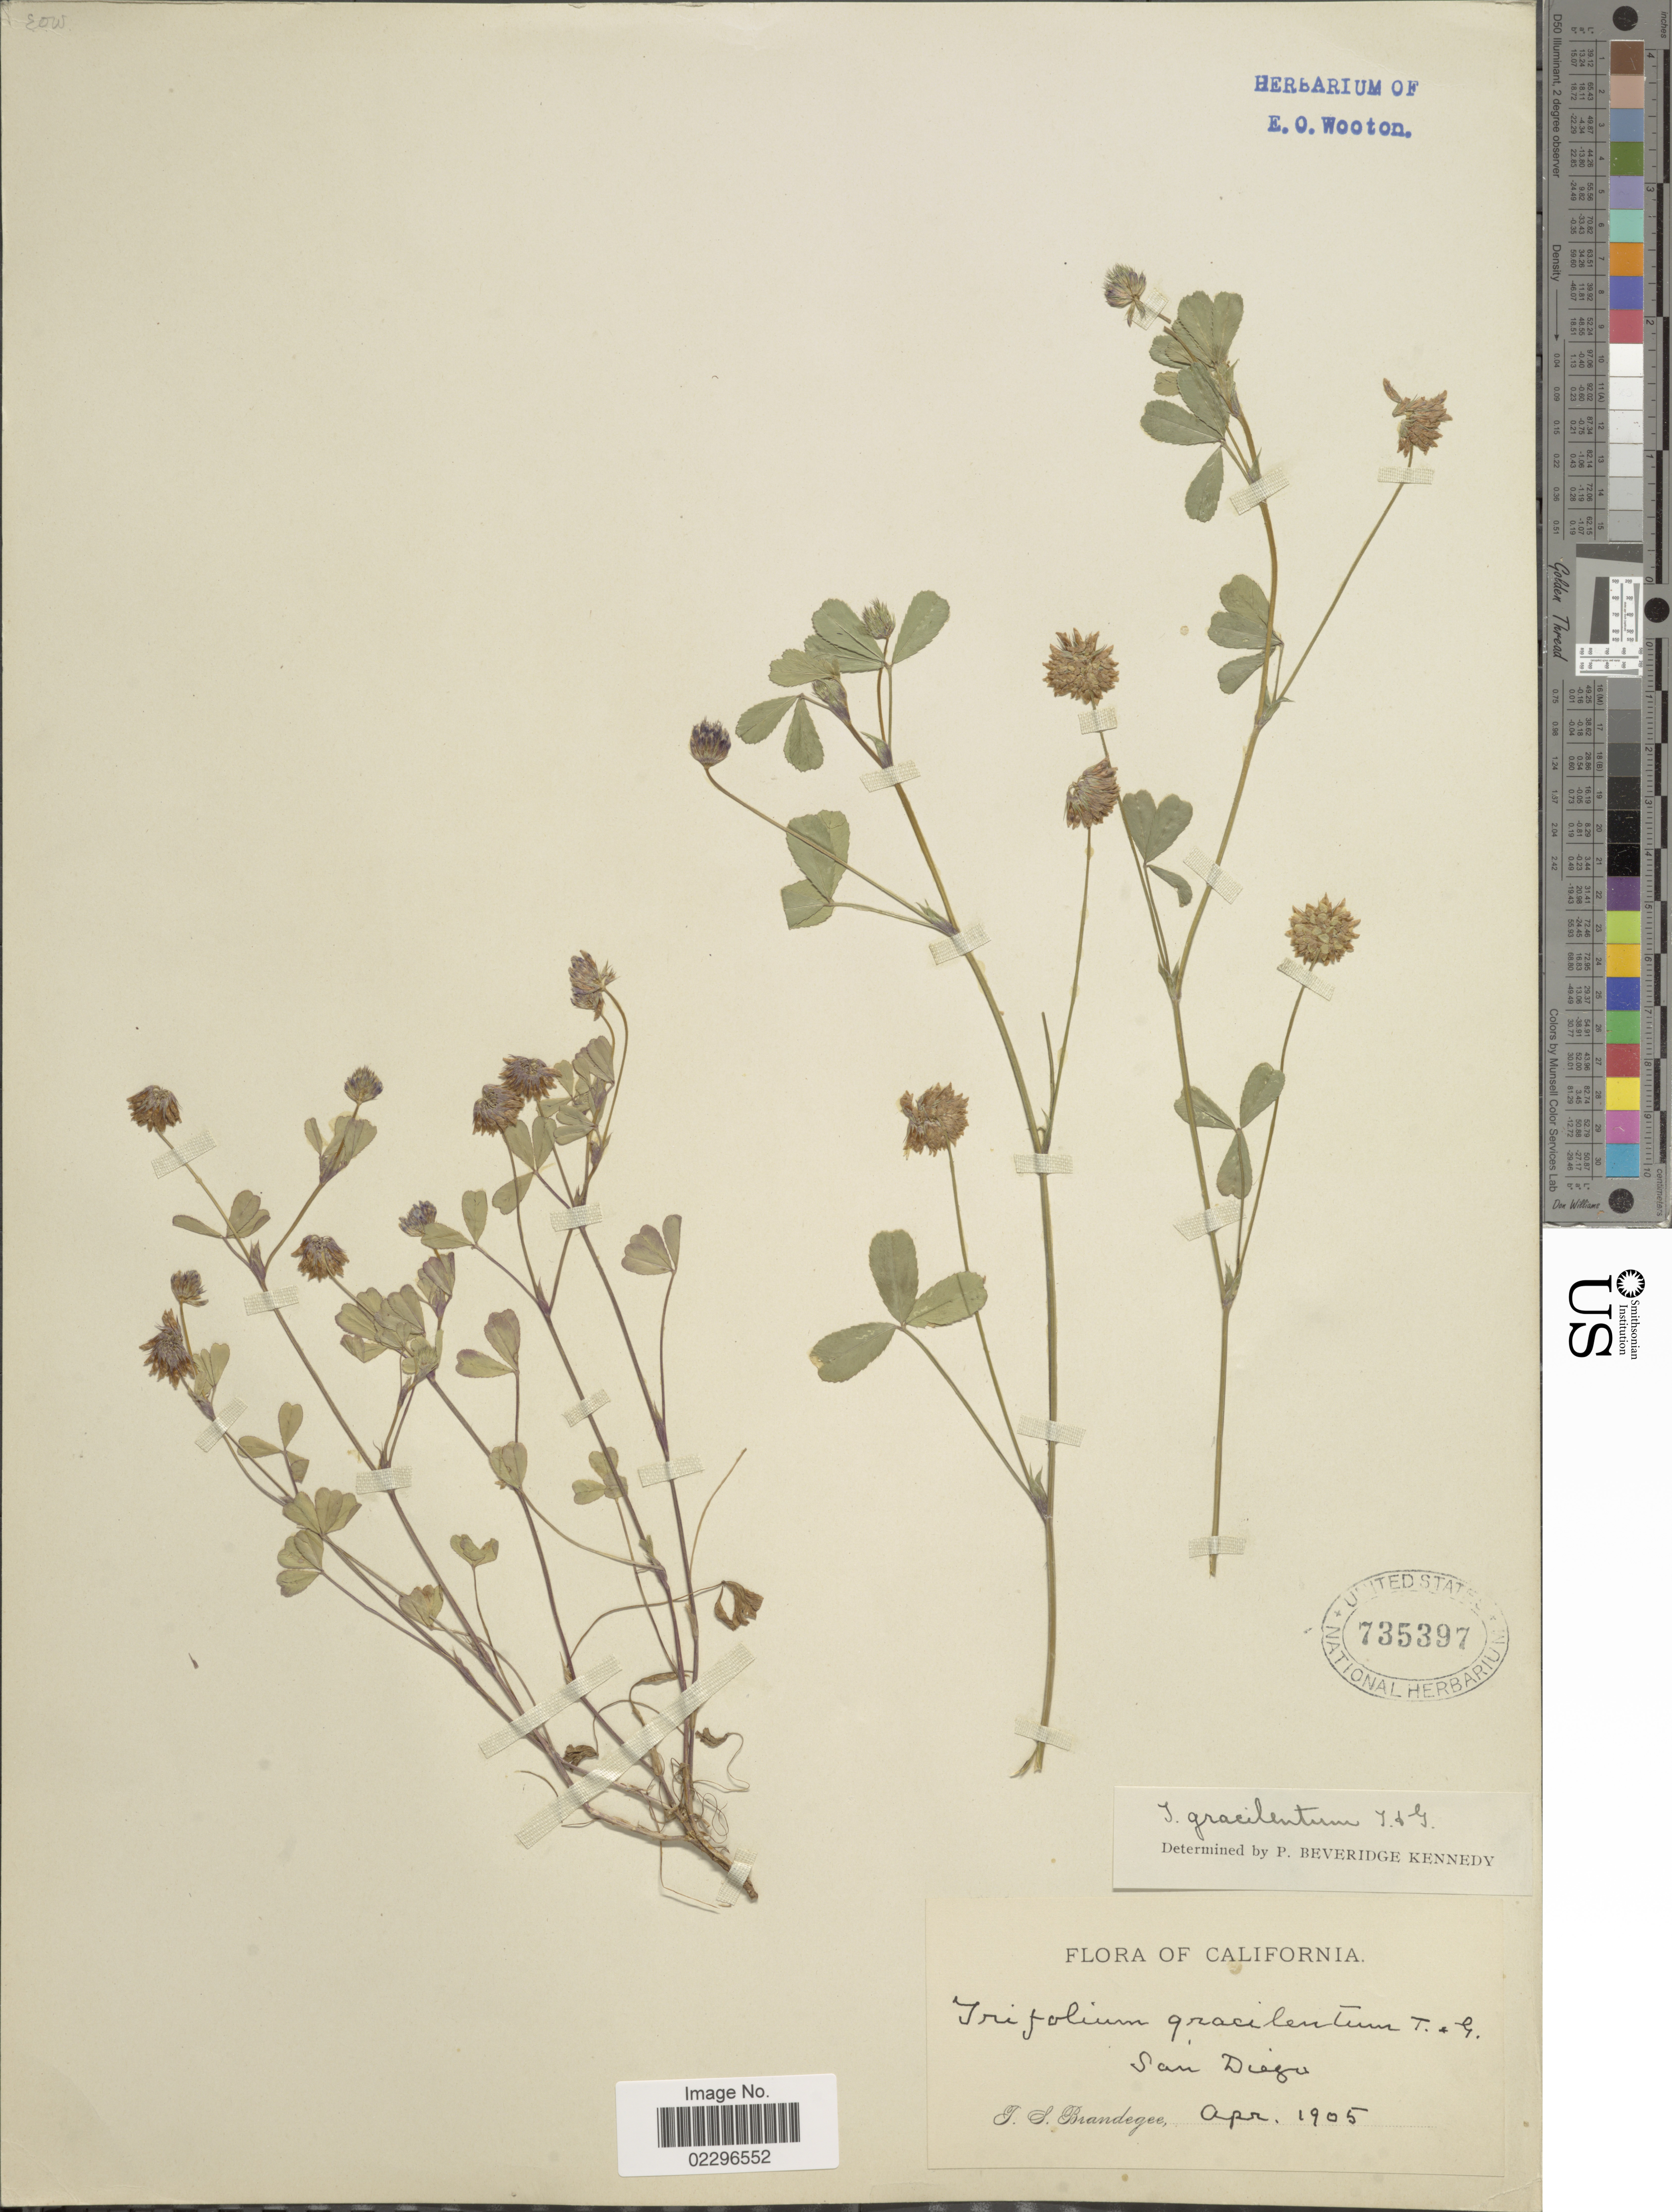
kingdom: Plantae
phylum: Tracheophyta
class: Magnoliopsida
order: Fabales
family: Fabaceae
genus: Trifolium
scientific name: Trifolium gracilentum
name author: Torr. & A. Gray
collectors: T. S. Brandegee (herbarium)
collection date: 1905-04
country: United States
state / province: California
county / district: San Diego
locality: San Diego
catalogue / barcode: US 735397